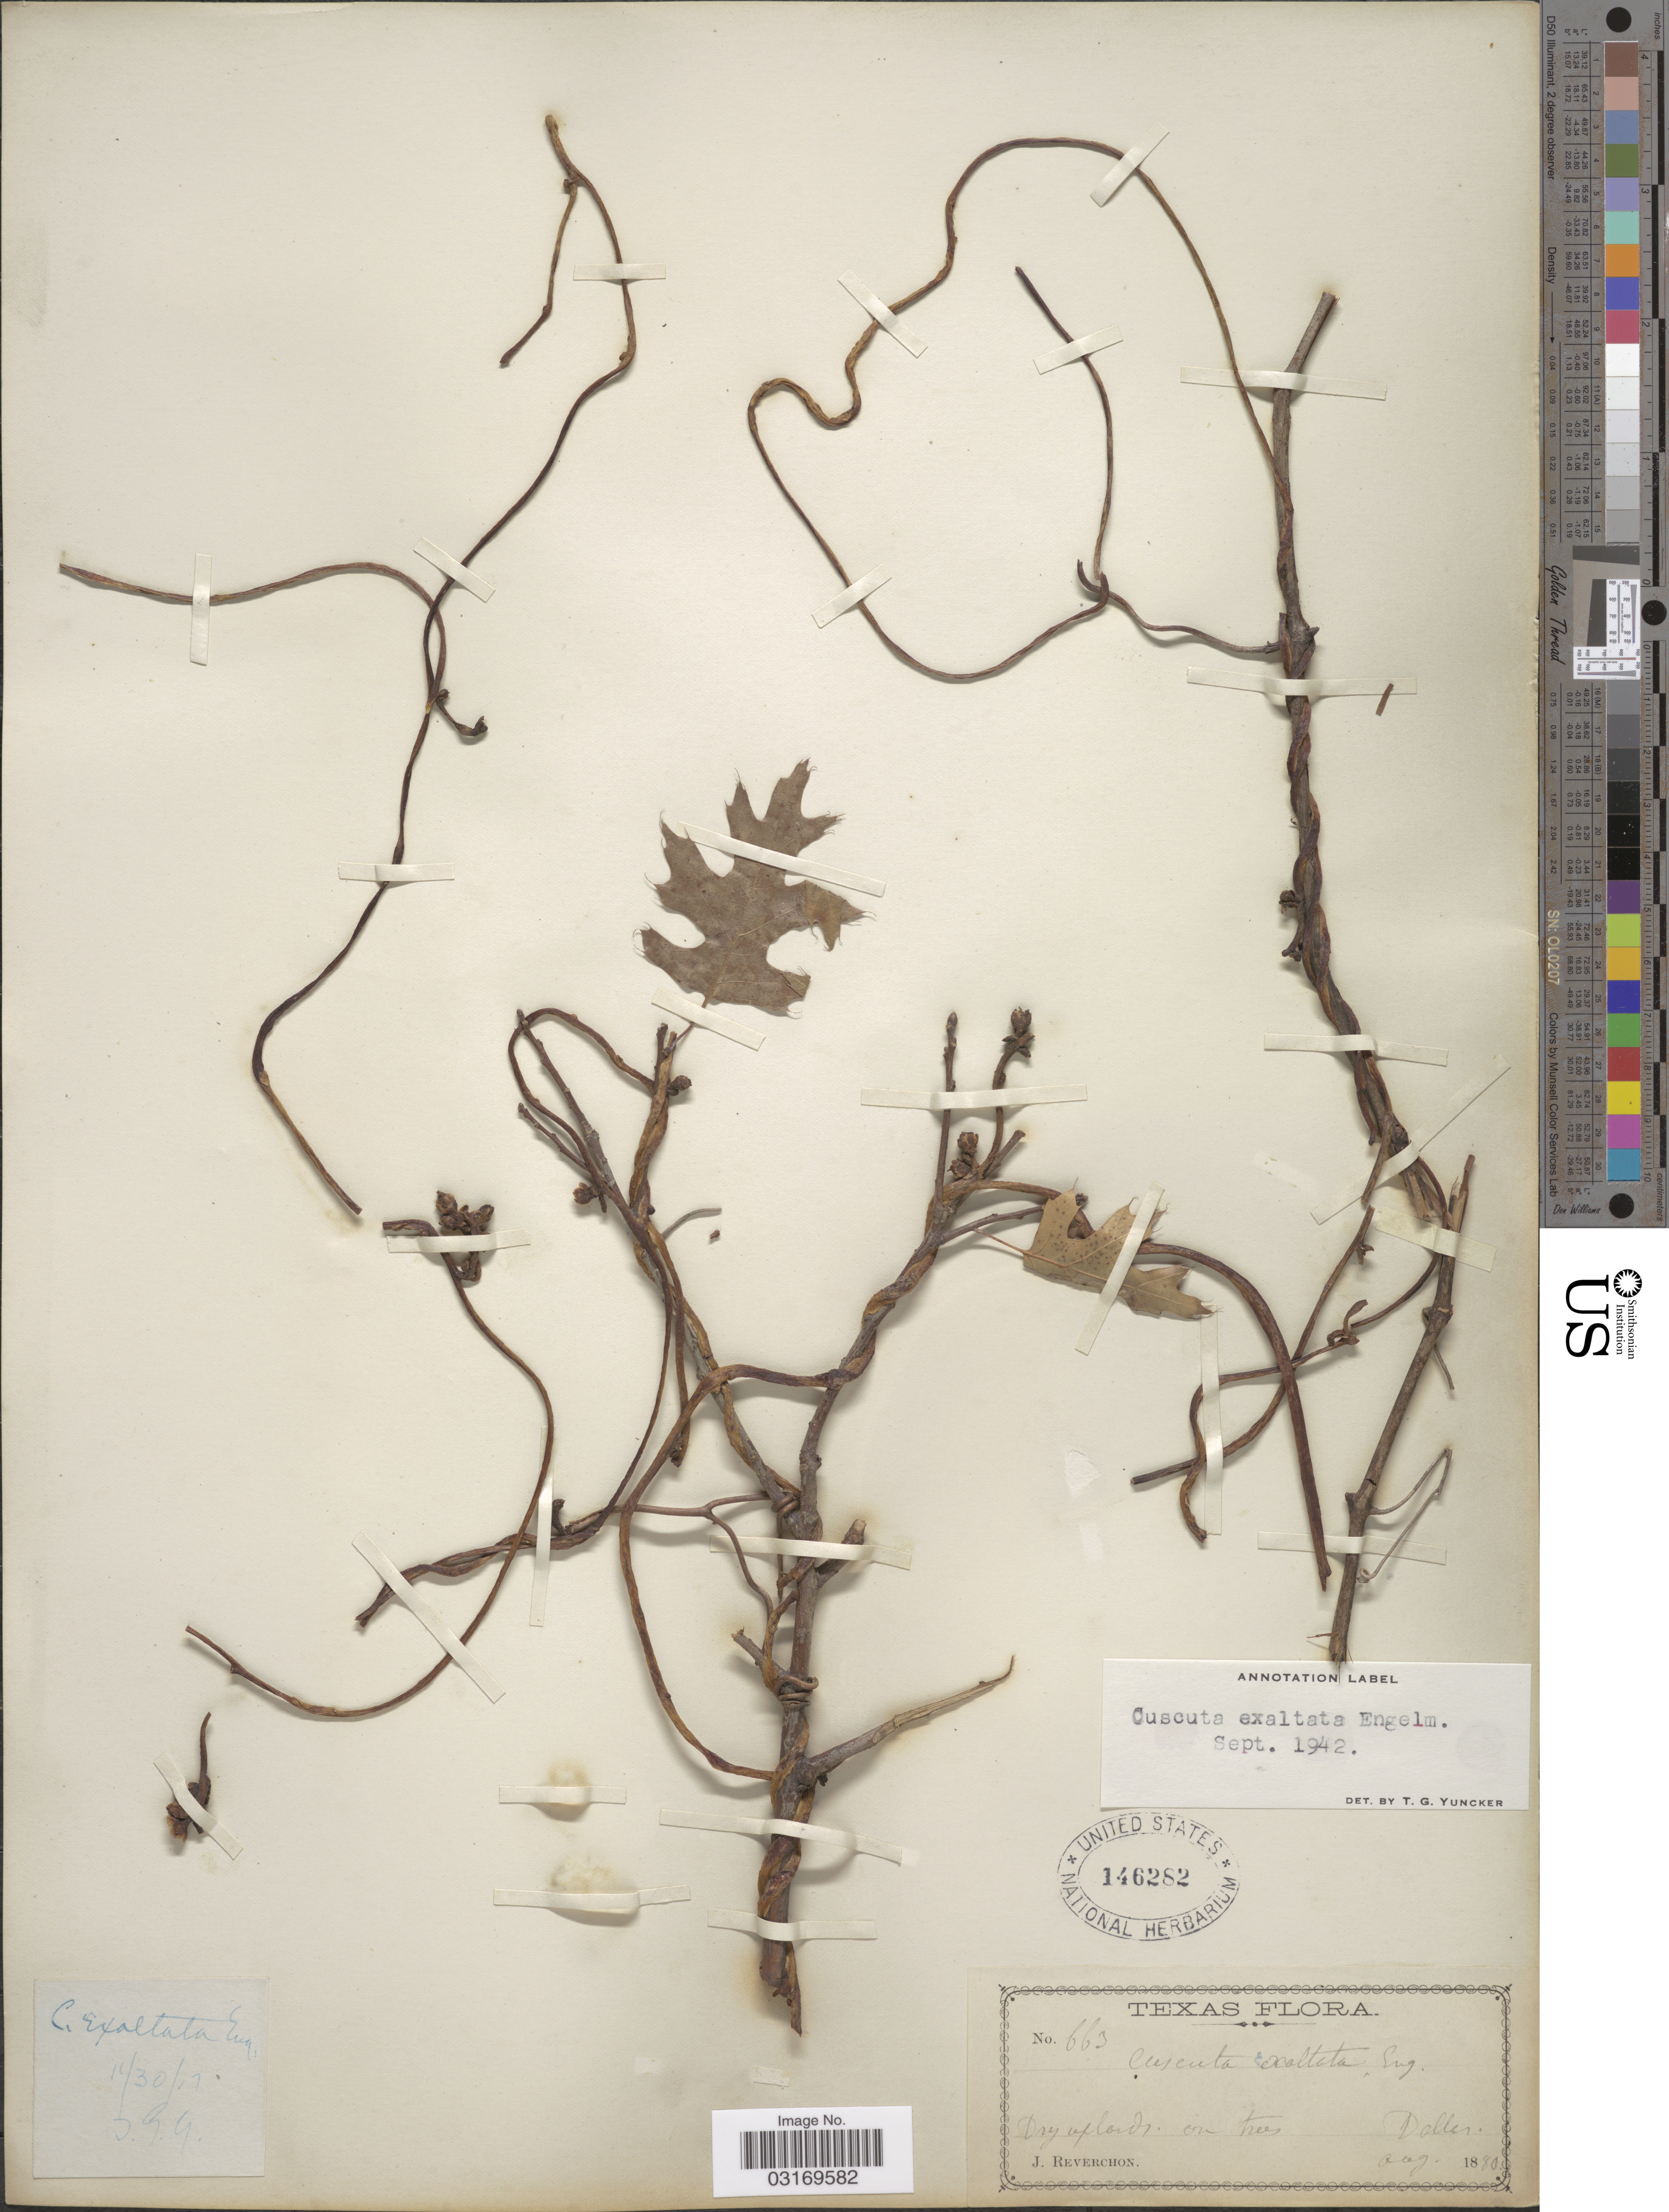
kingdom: Plantae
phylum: Tracheophyta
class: Magnoliopsida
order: Solanales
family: Convolvulaceae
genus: Cuscuta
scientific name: Cuscuta exaltata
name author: Engelm.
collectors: J. Reverchon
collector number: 663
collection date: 1880-08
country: United States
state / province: Texas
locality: Dallas.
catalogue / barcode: US 146282